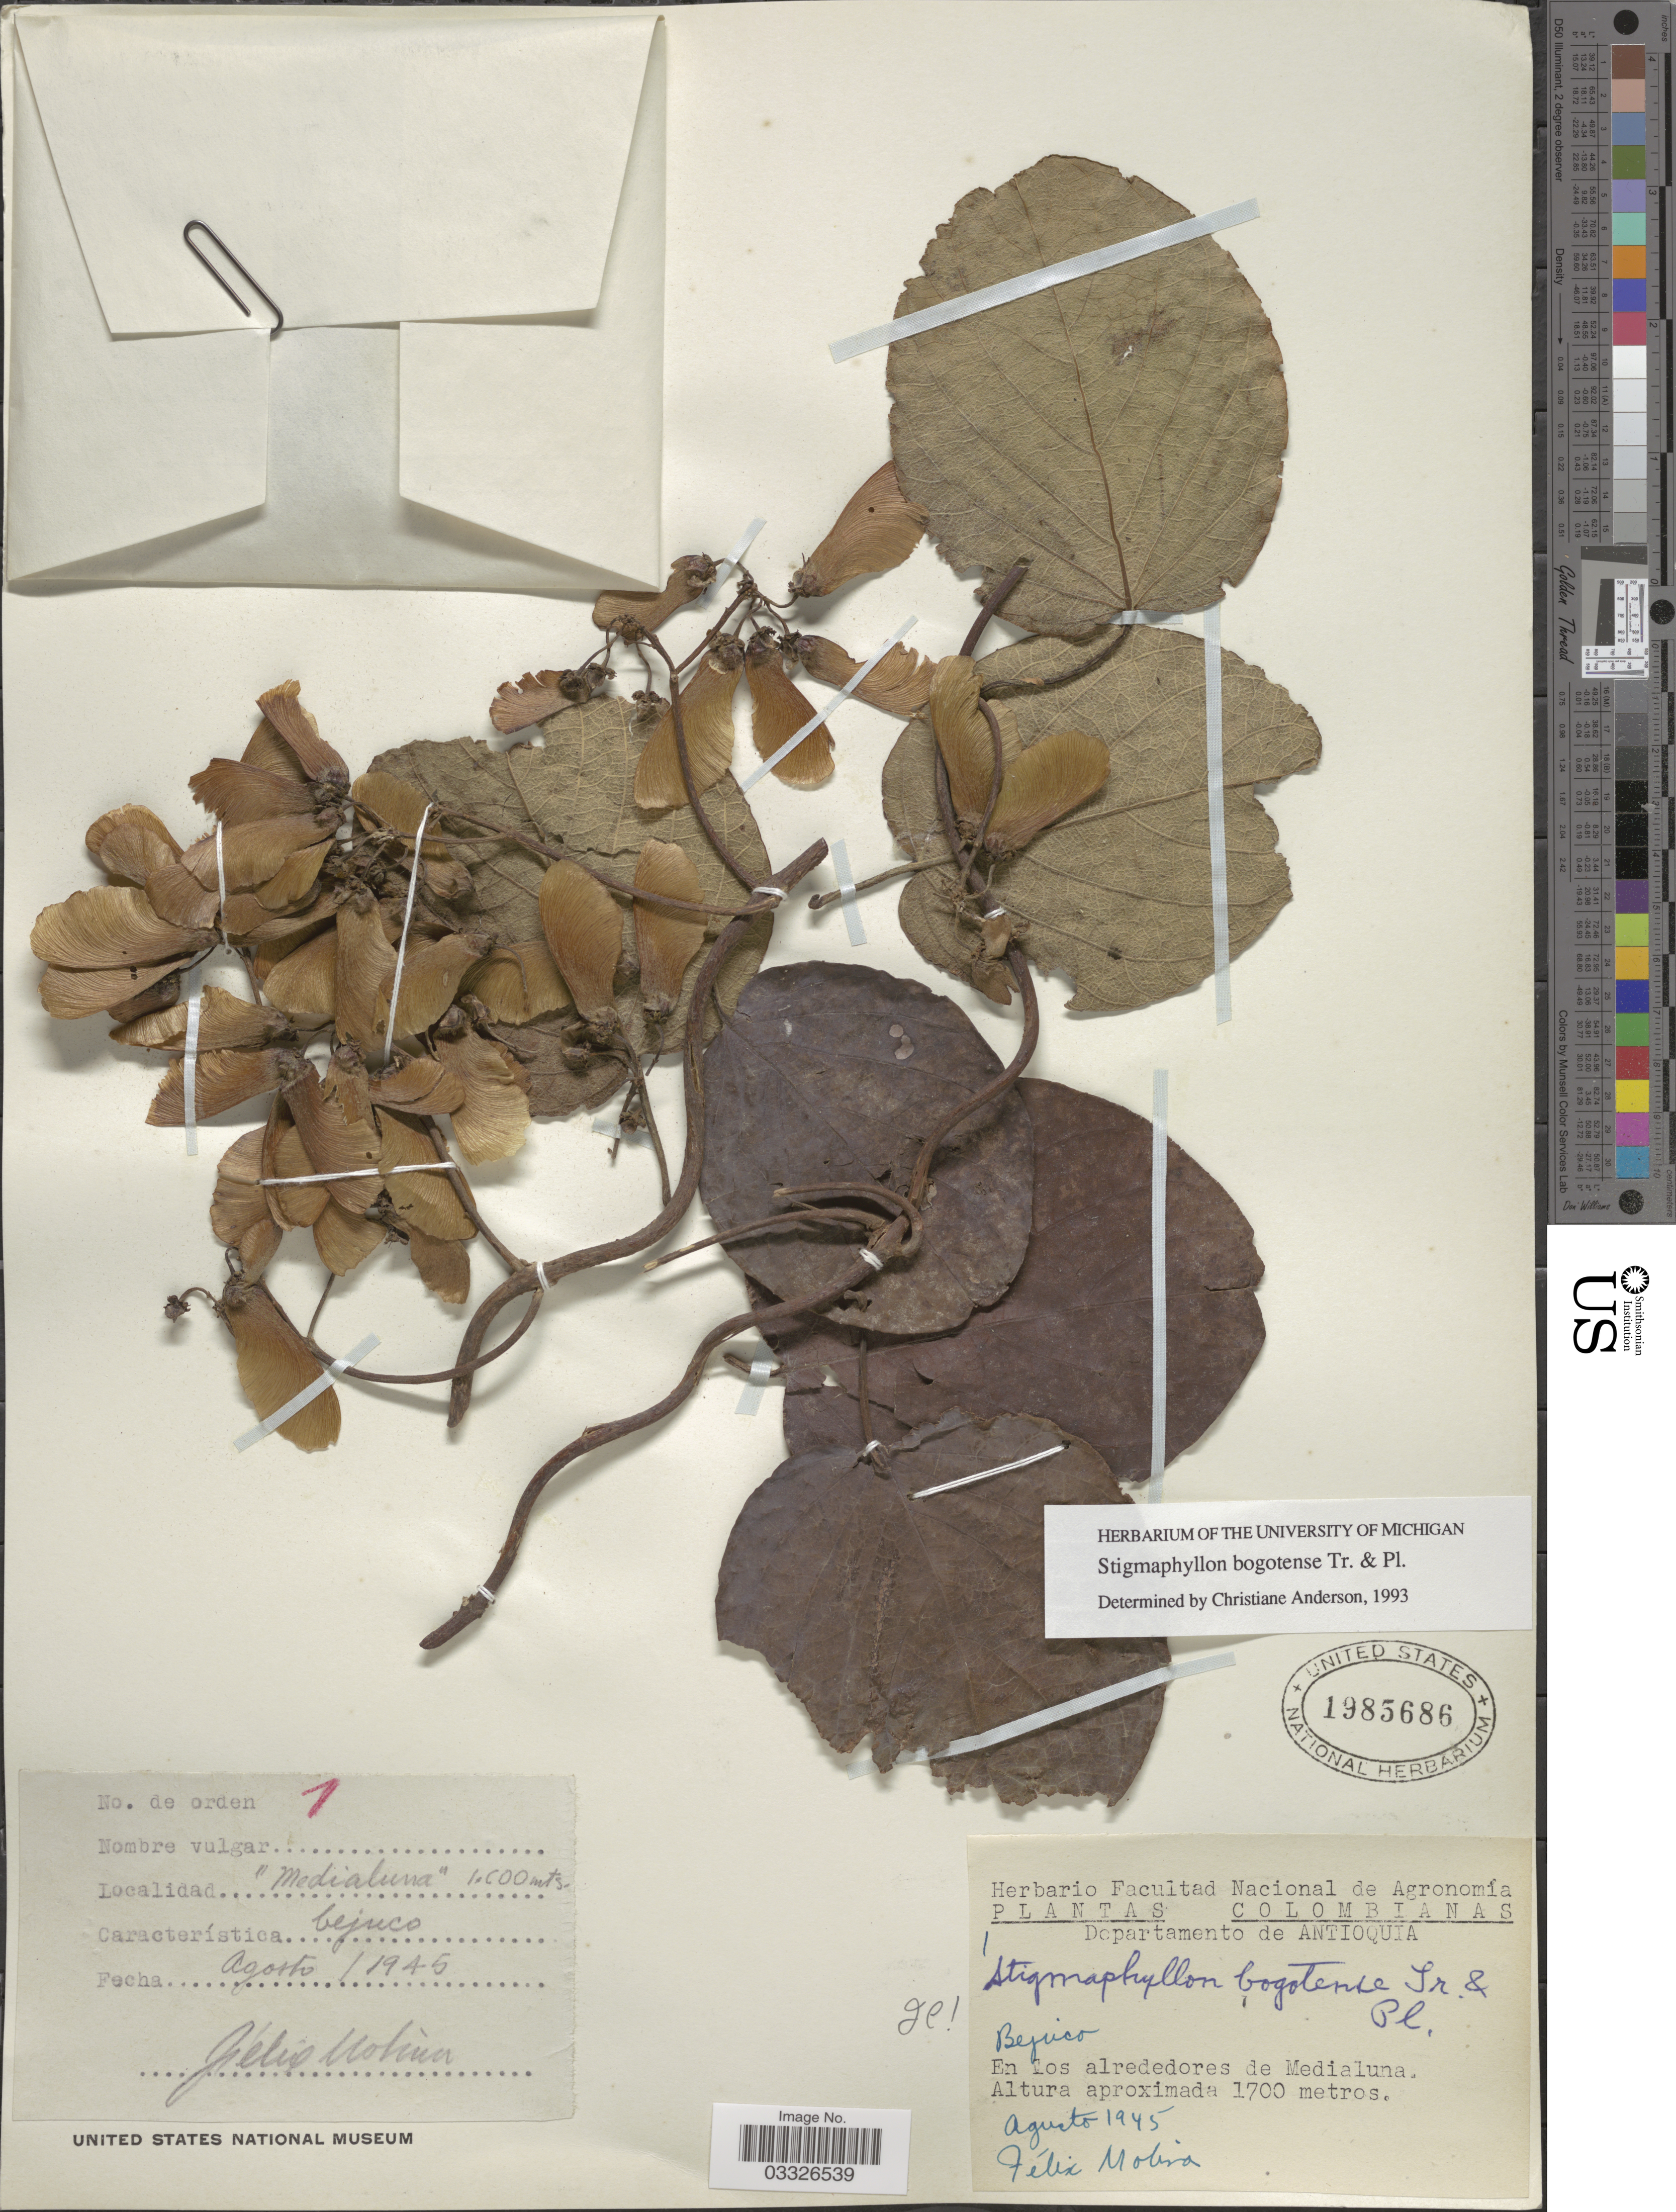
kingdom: Plantae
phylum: Tracheophyta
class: Magnoliopsida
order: Malpighiales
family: Malpighiaceae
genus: Stigmaphyllon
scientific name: Stigmaphyllon bogotense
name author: Triana & Planch.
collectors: F. Molina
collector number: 1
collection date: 1945-08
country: Colombia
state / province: Antioquia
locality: Departamento de Antioquia. En los alrededores de Medialuna.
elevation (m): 1700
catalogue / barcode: US 1985686